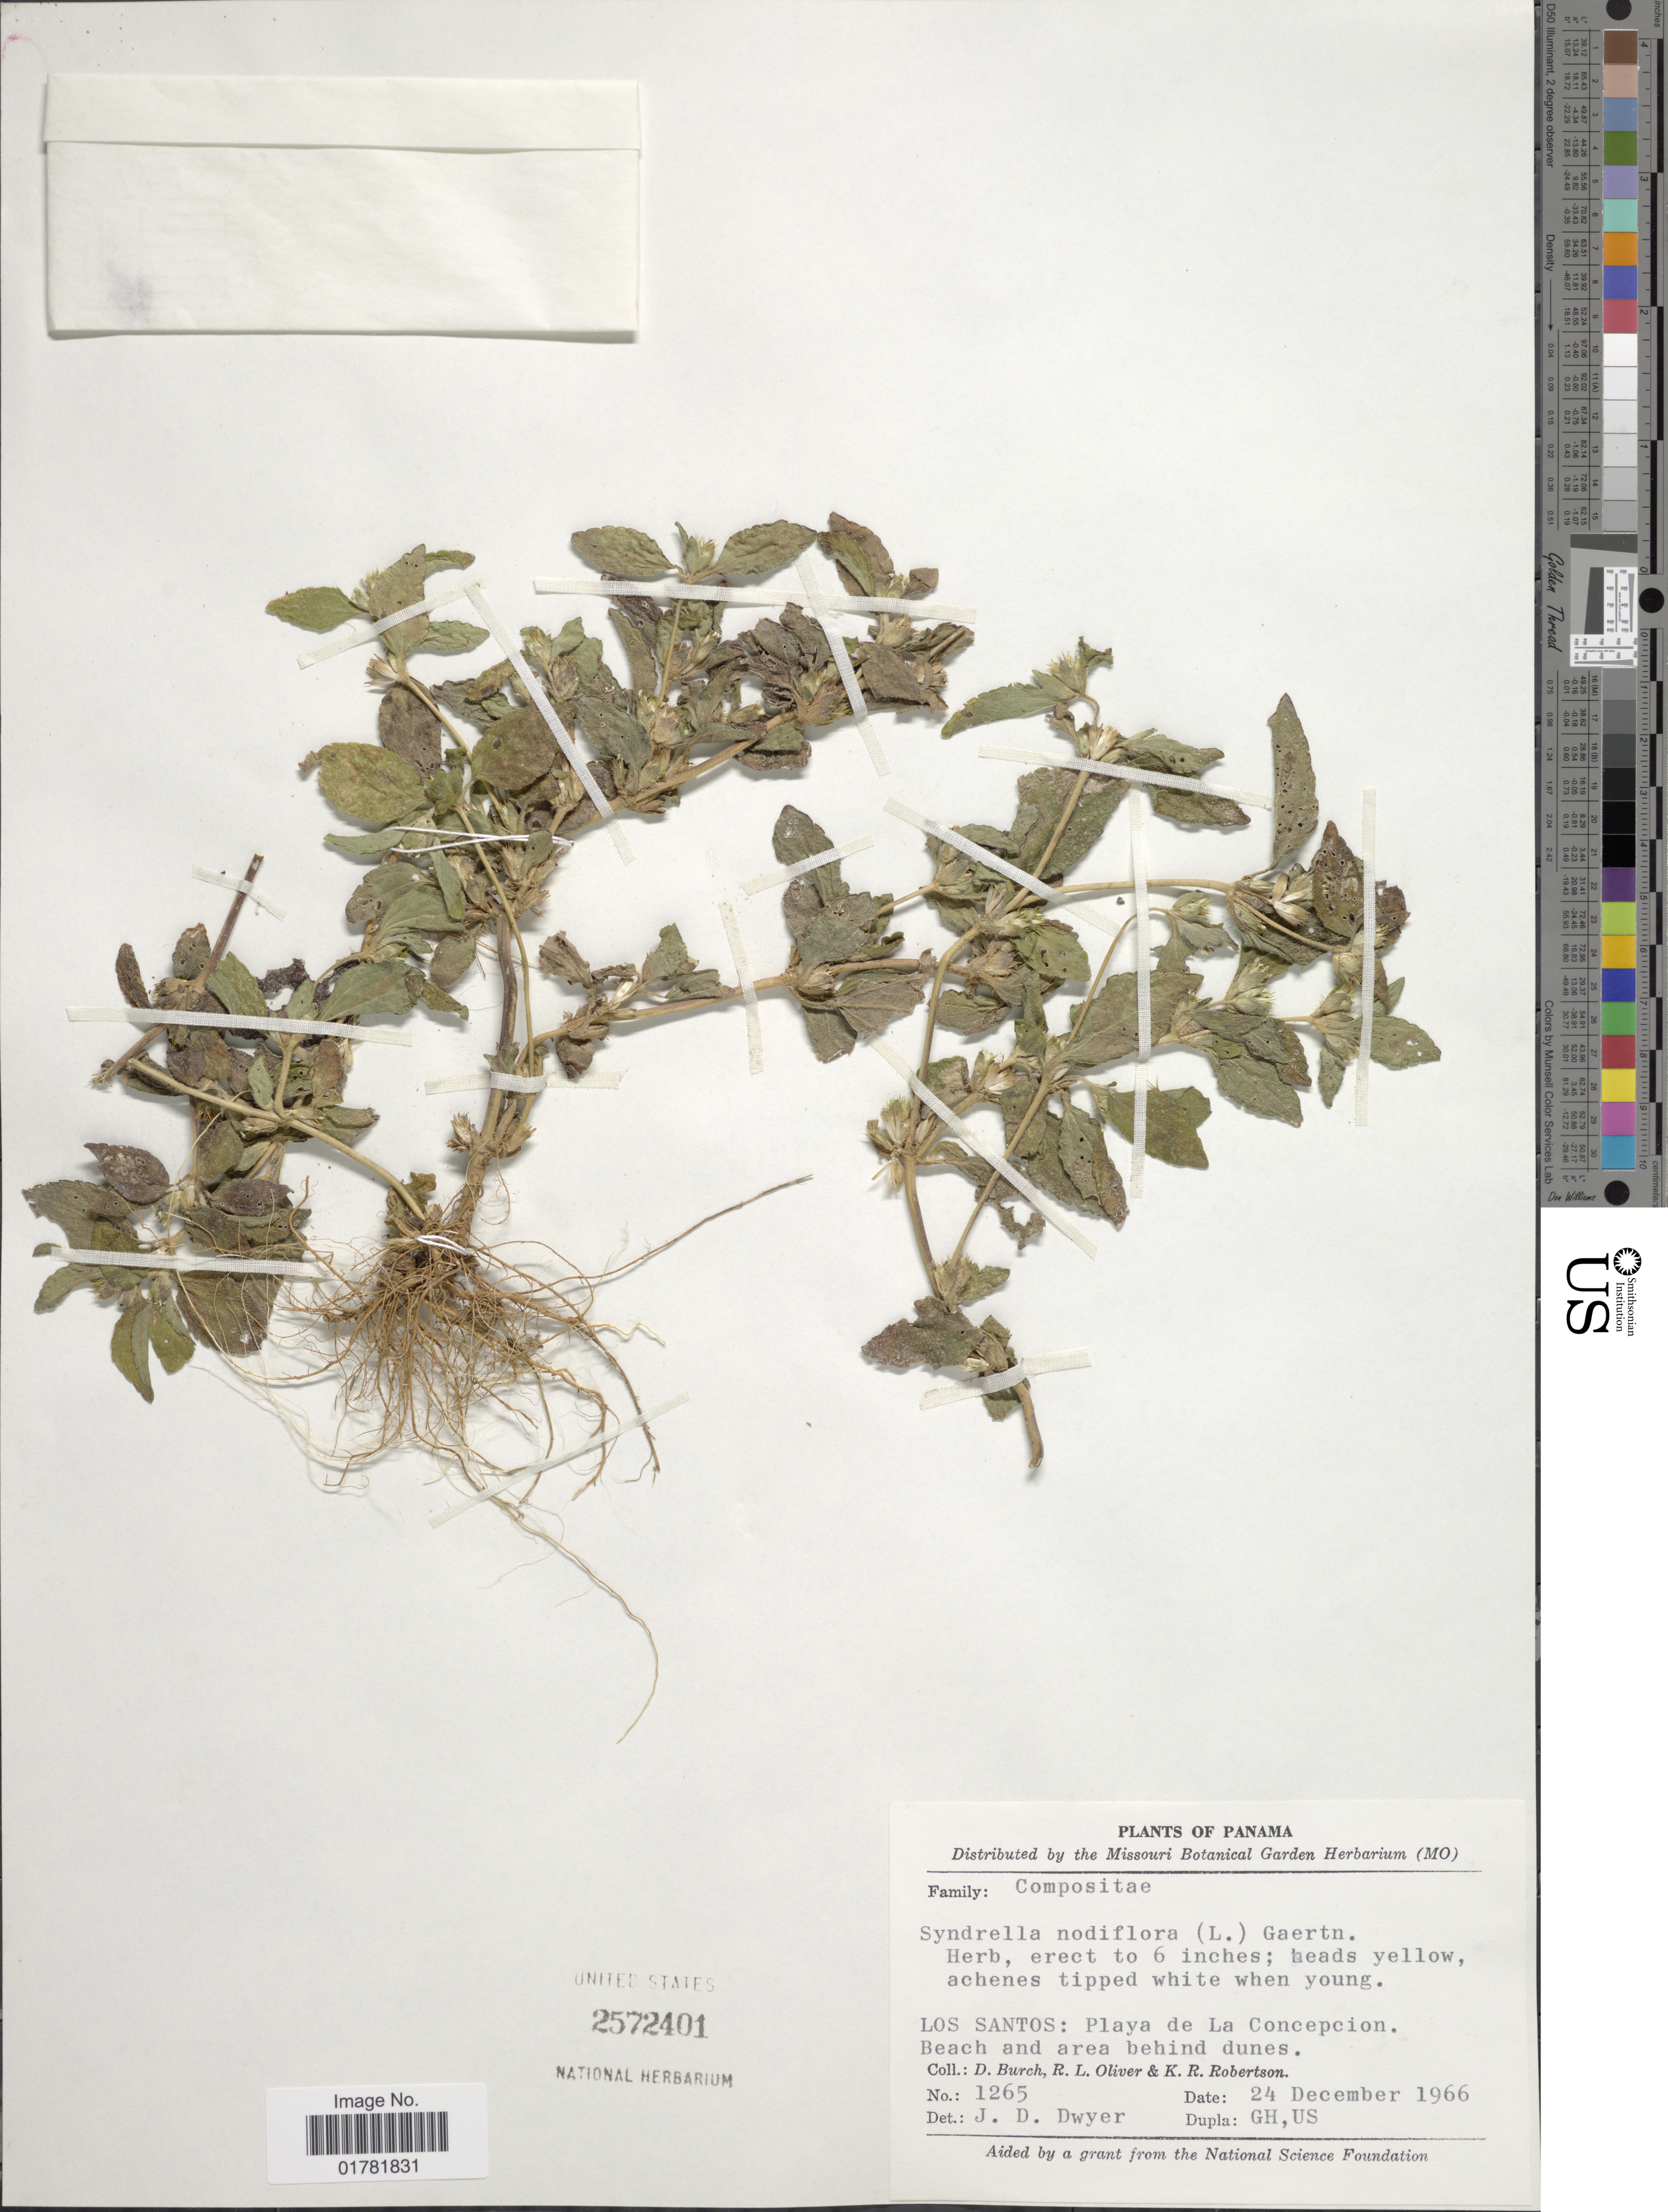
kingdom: Plantae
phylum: Tracheophyta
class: Magnoliopsida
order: Asterales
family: Asteraceae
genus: Synedrella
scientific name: Synedrella nodiflora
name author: (L.) Gaertn.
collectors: D. Burch, R. Oliver & K. Robertson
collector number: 1265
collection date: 1966-12-24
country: Panama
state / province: Los Santos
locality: Playa de La Concepcion. beech and area behind dunes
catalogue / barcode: US 2572401